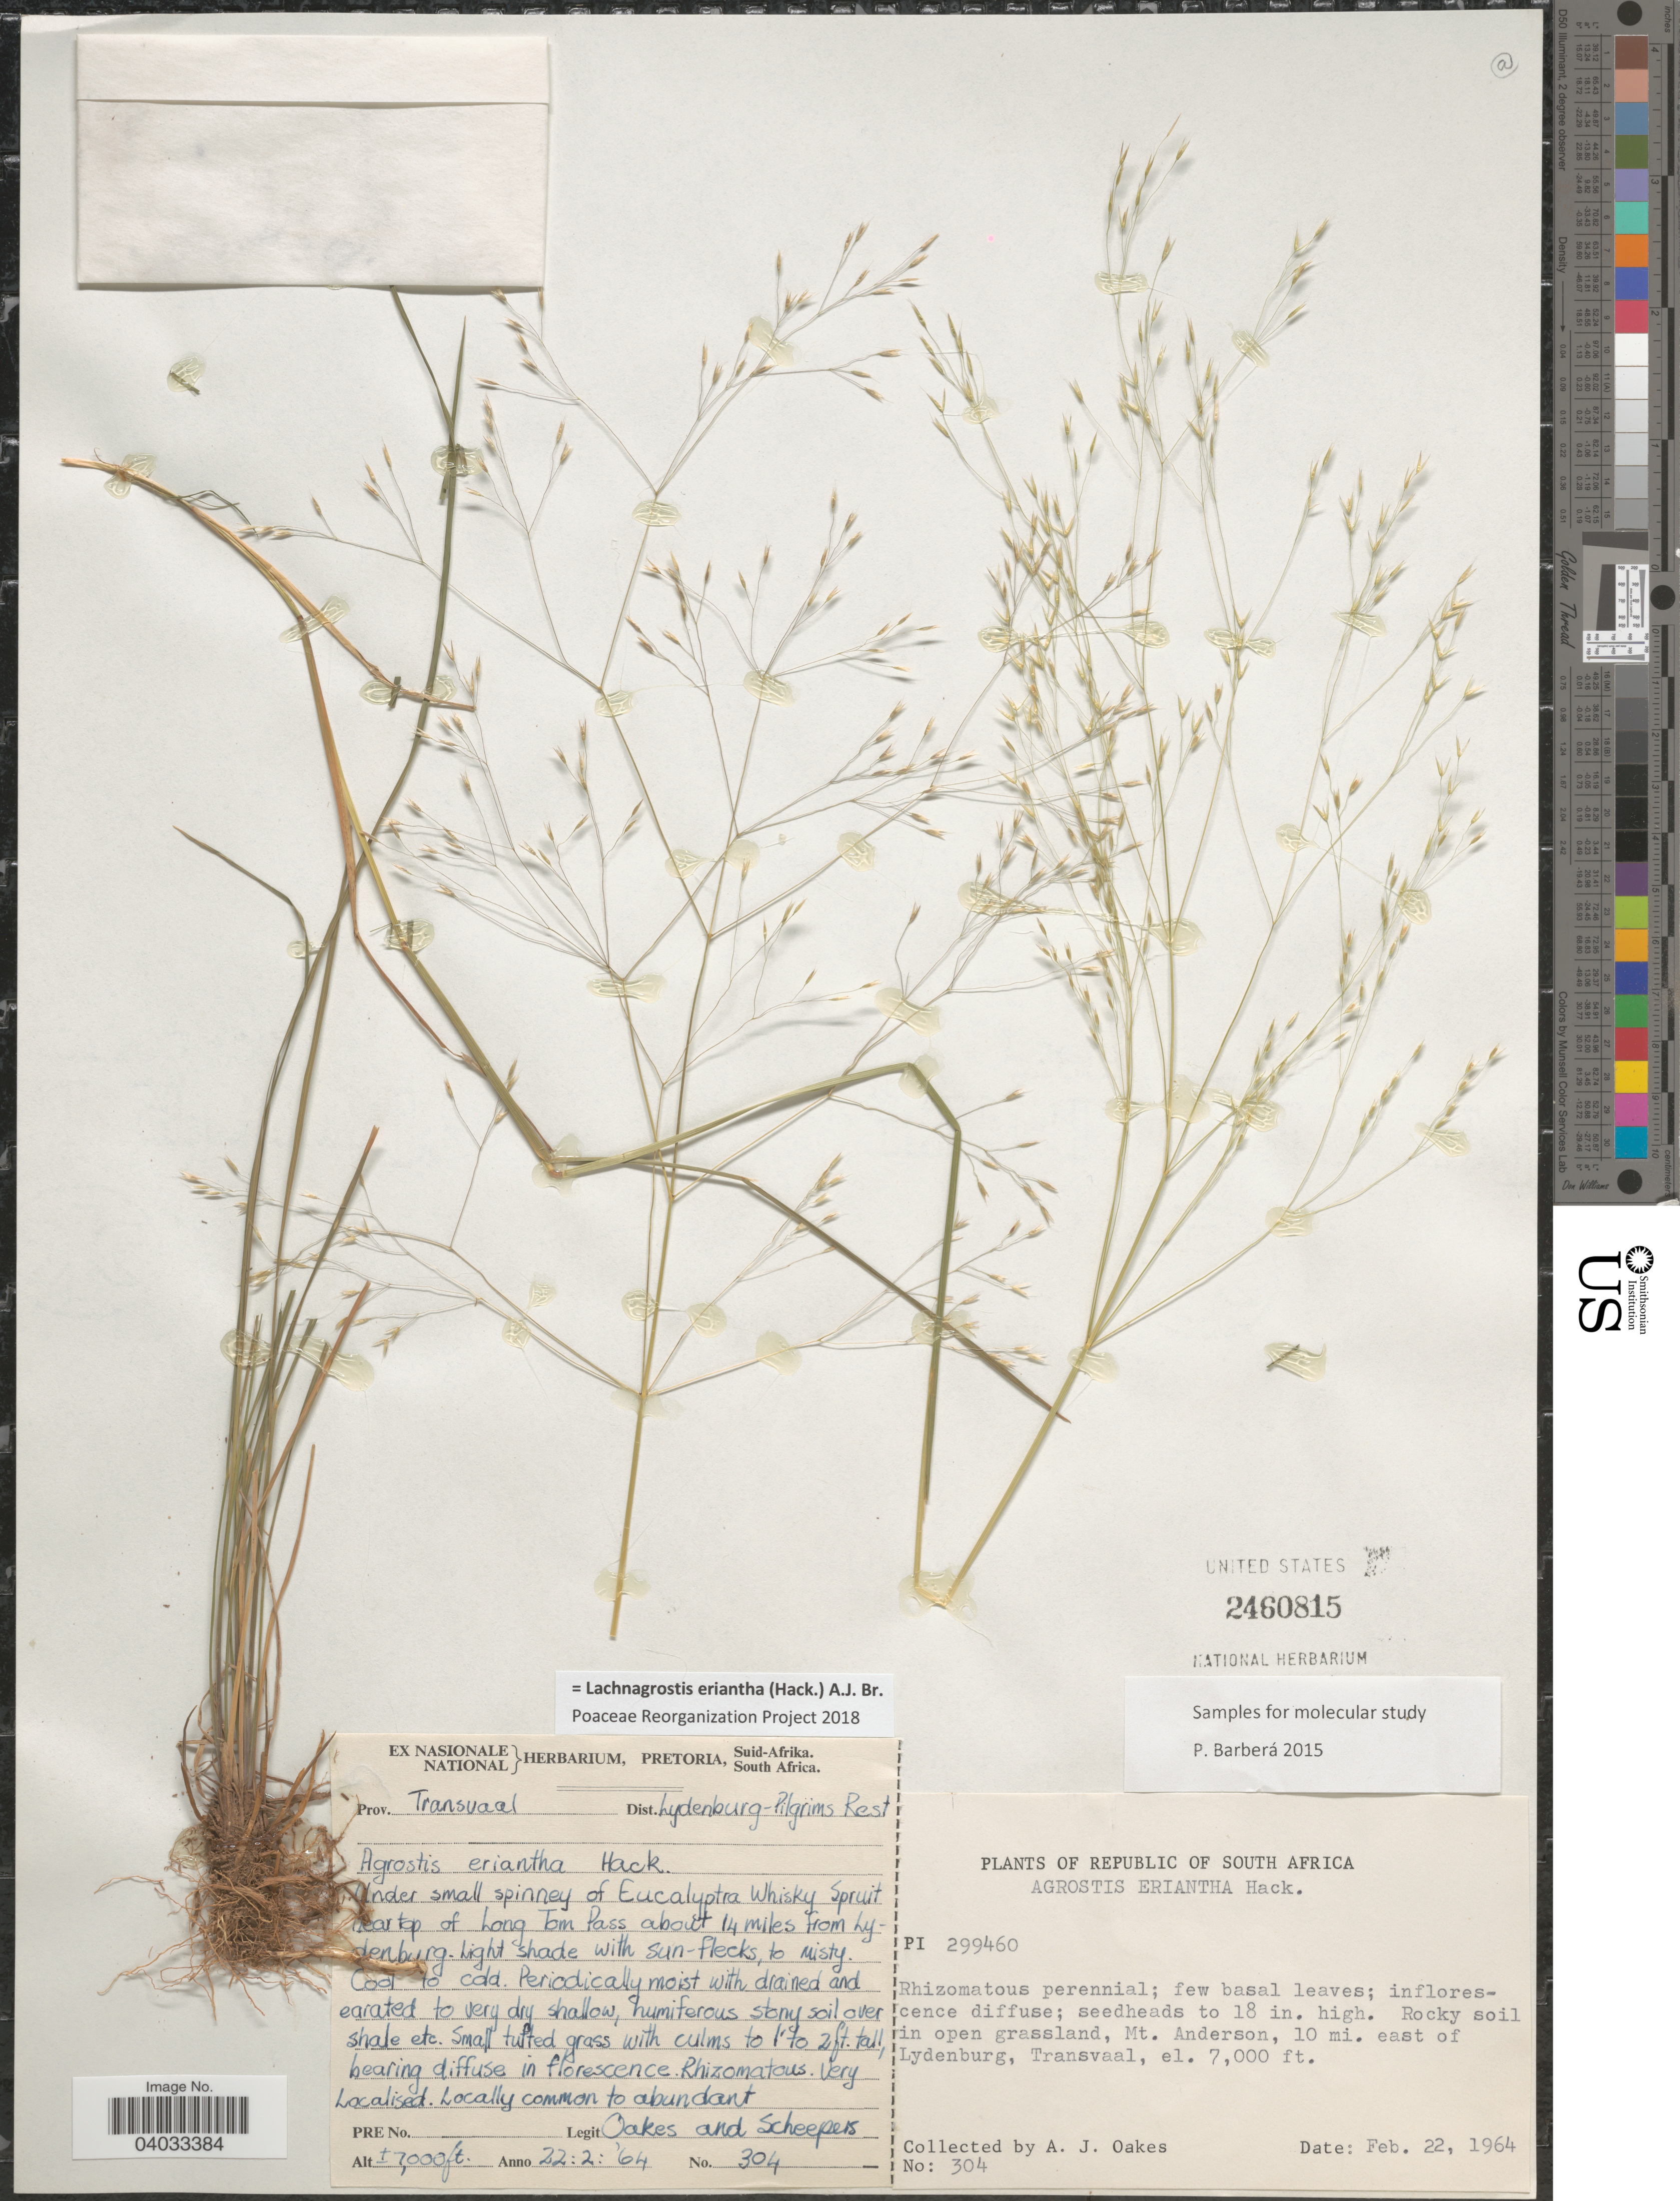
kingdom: Plantae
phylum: Tracheophyta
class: Liliopsida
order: Poales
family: Poaceae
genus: Lachnagrostis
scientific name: Lachnagrostis eriantha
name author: (Hack.) A.J. Br.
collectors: A. Oakes & Scheepers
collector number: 304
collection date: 1964-02-22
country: South Africa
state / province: Mpumalanga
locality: Prov. Transvaal. Dist. Lydenburg-Pilgrims Rest. Republic of South Africa. Mt. Anderson, 10 mi. east of Lydenburg, Transvaal.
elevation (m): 2134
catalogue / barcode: US 2460815